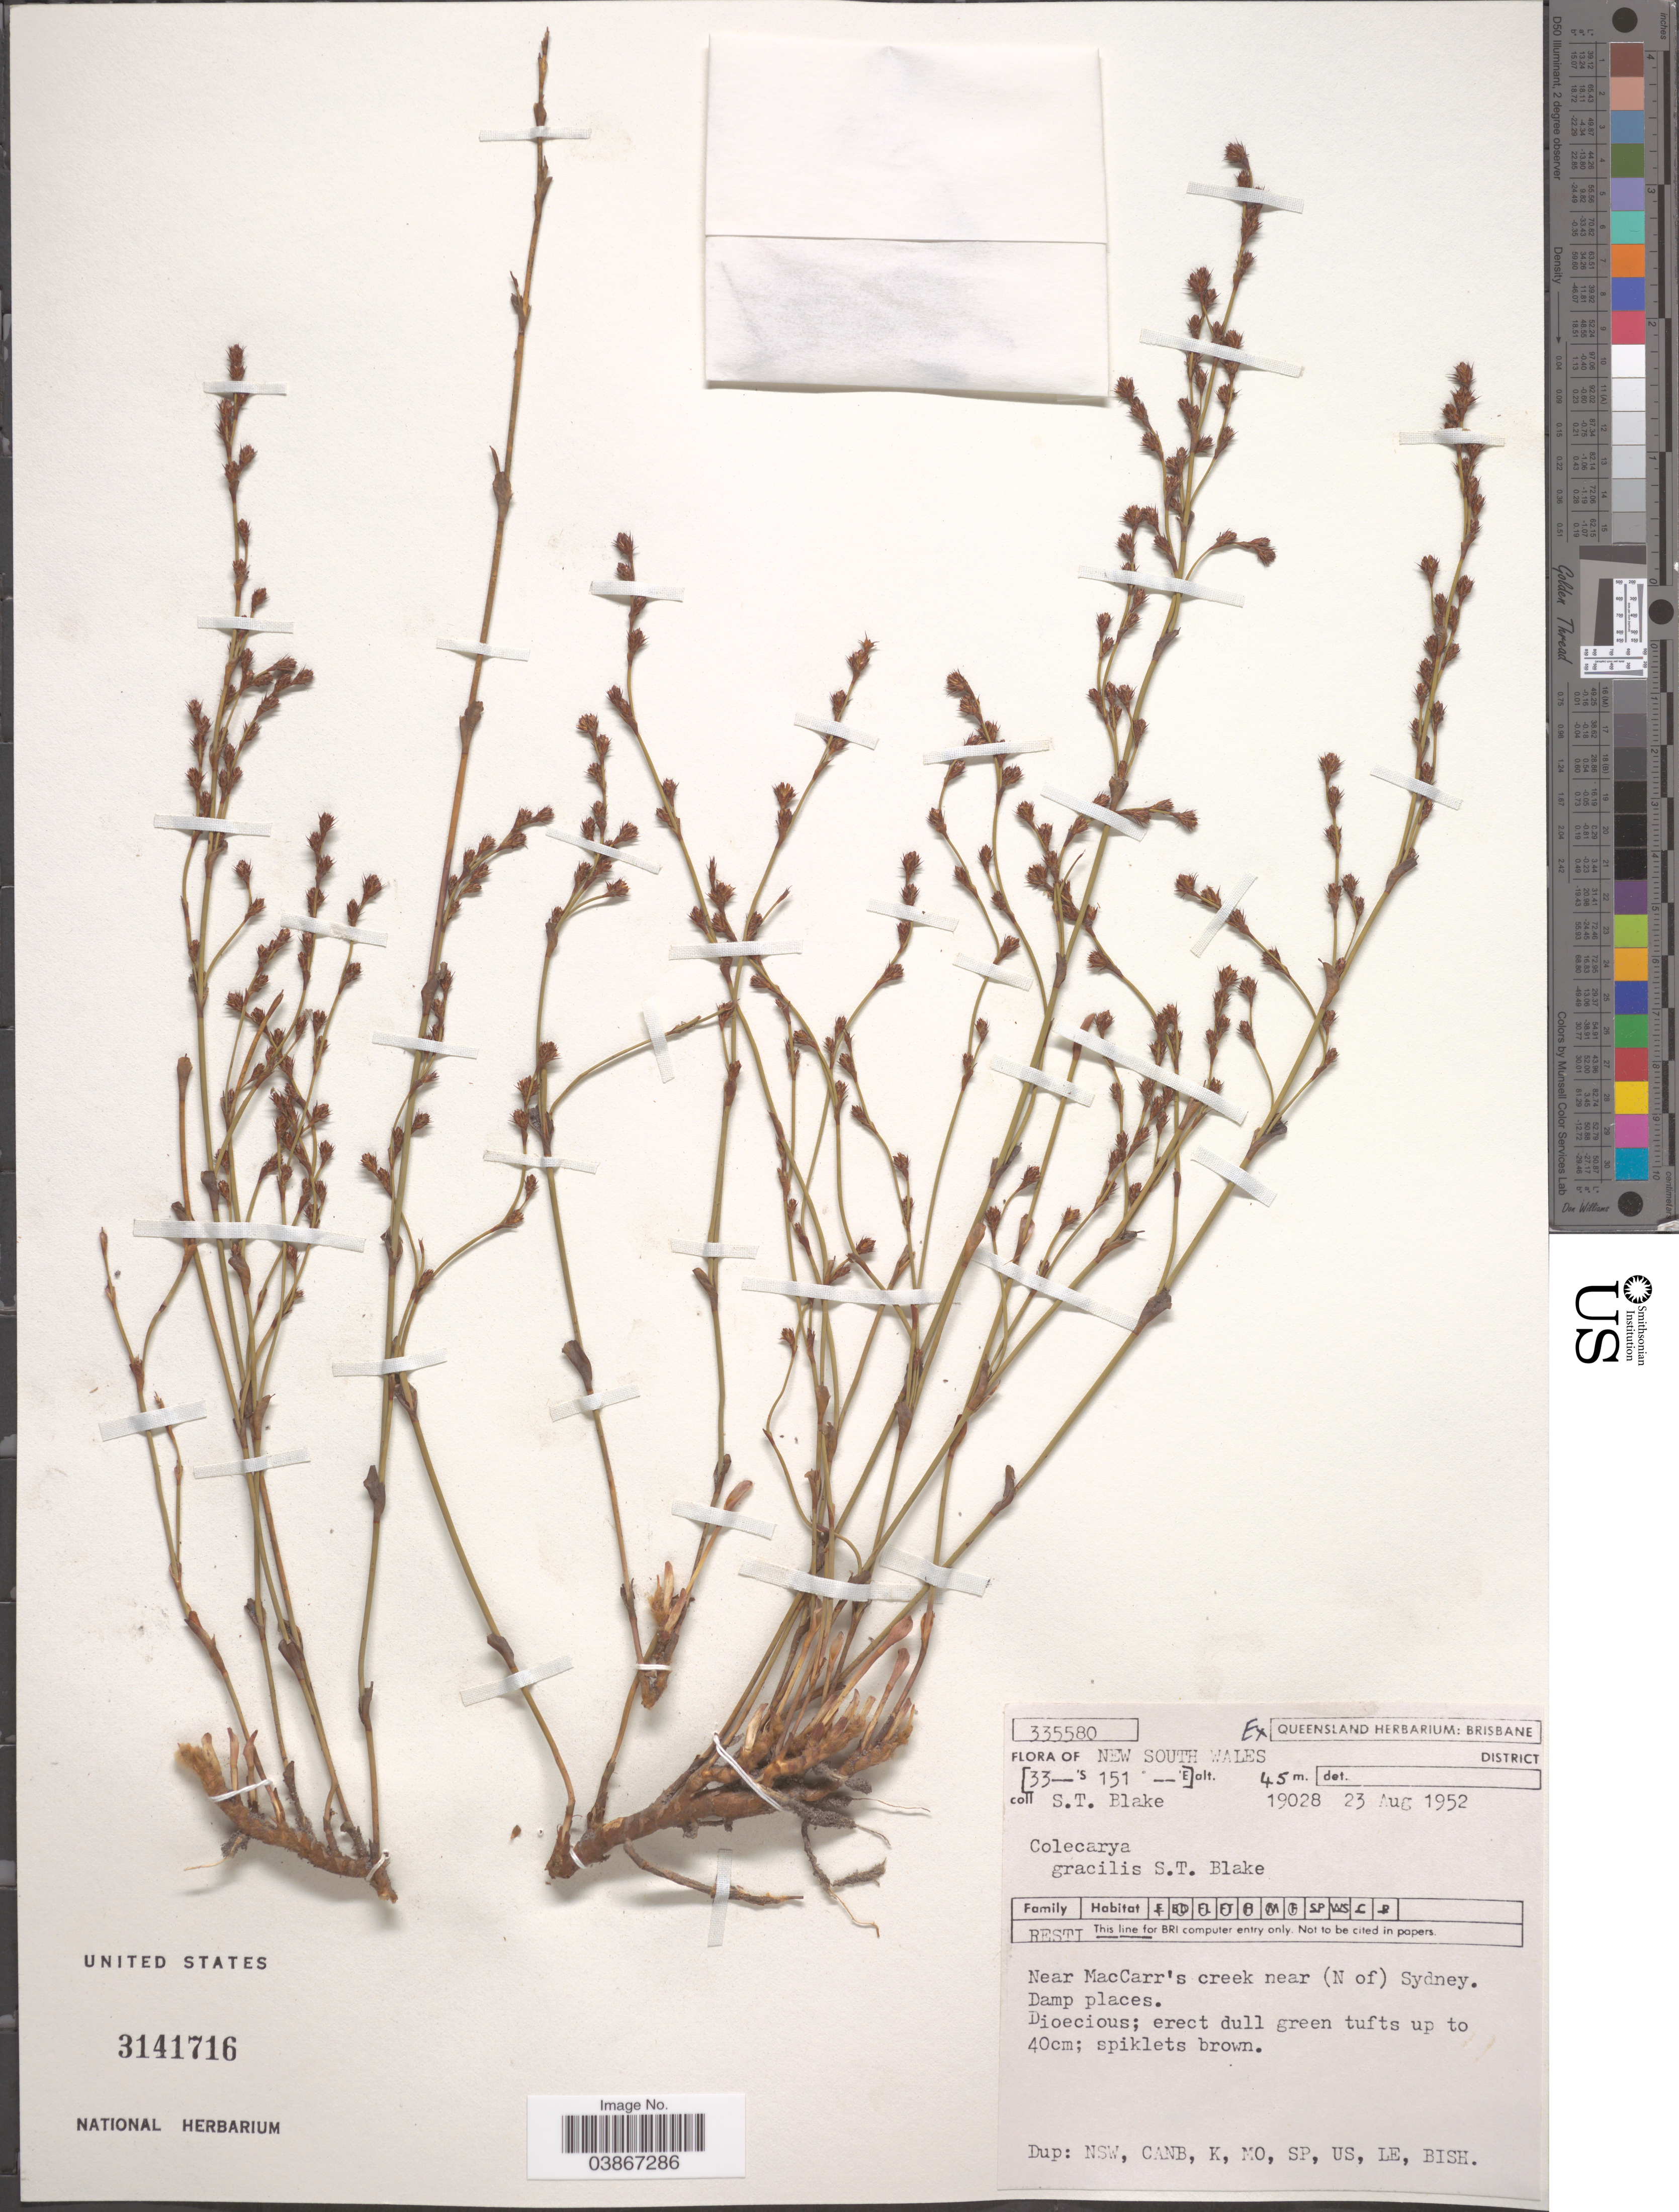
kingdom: Plantae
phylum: Tracheophyta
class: Liliopsida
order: Poales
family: Restionaceae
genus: Coleocarya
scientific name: Coleocarya gracilis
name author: S.T. Blake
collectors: S. T. Blake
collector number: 19028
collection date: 1952-08-23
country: Australia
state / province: New South Wales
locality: Near MacCarr's creek near (N of) Sydney.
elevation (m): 45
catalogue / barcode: US 3141716